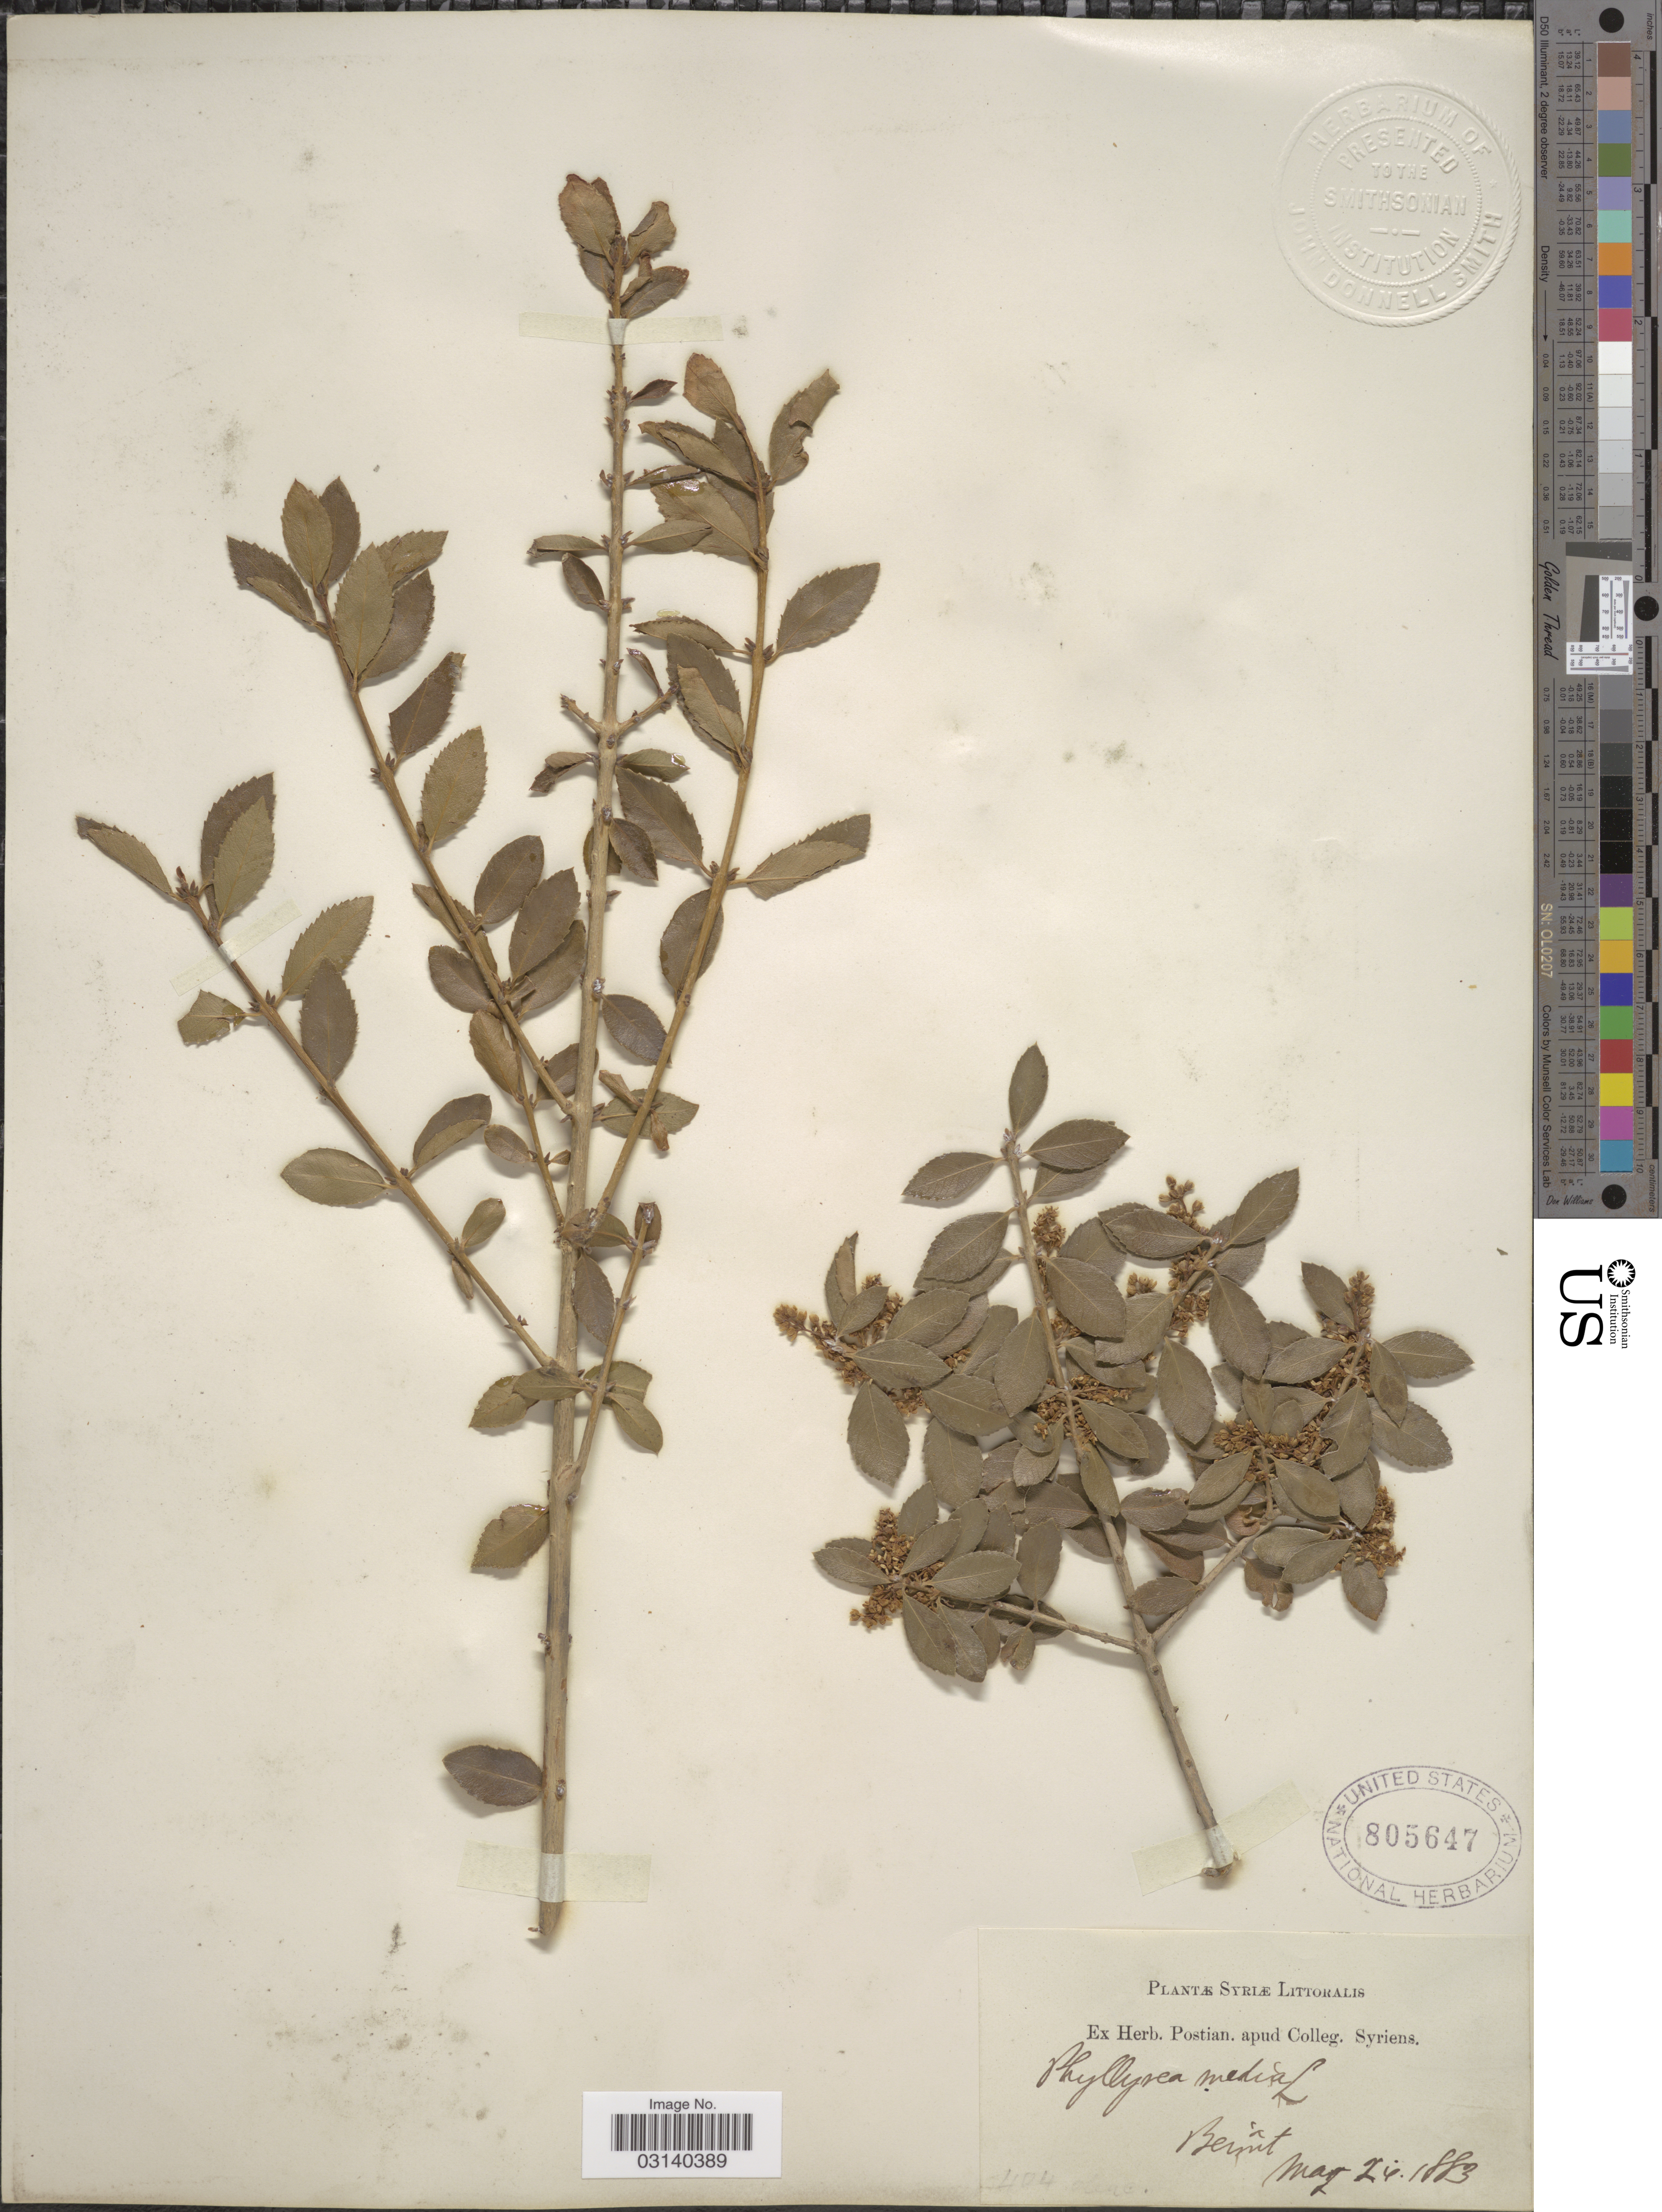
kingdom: Plantae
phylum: Tracheophyta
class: Magnoliopsida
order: Lamiales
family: Oleaceae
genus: Phillyrea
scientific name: Phillyrea media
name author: L.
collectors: ex herb. Postian. apud Colleg. Syriens. Protest. USE "Fannie P. A. Shepard" (10308853) AS PRIMARY COLLECTOR INSTEAD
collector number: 404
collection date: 1883-05-24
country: Lebanon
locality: Syriæ Littoralis, Beirút.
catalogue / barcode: US 805647